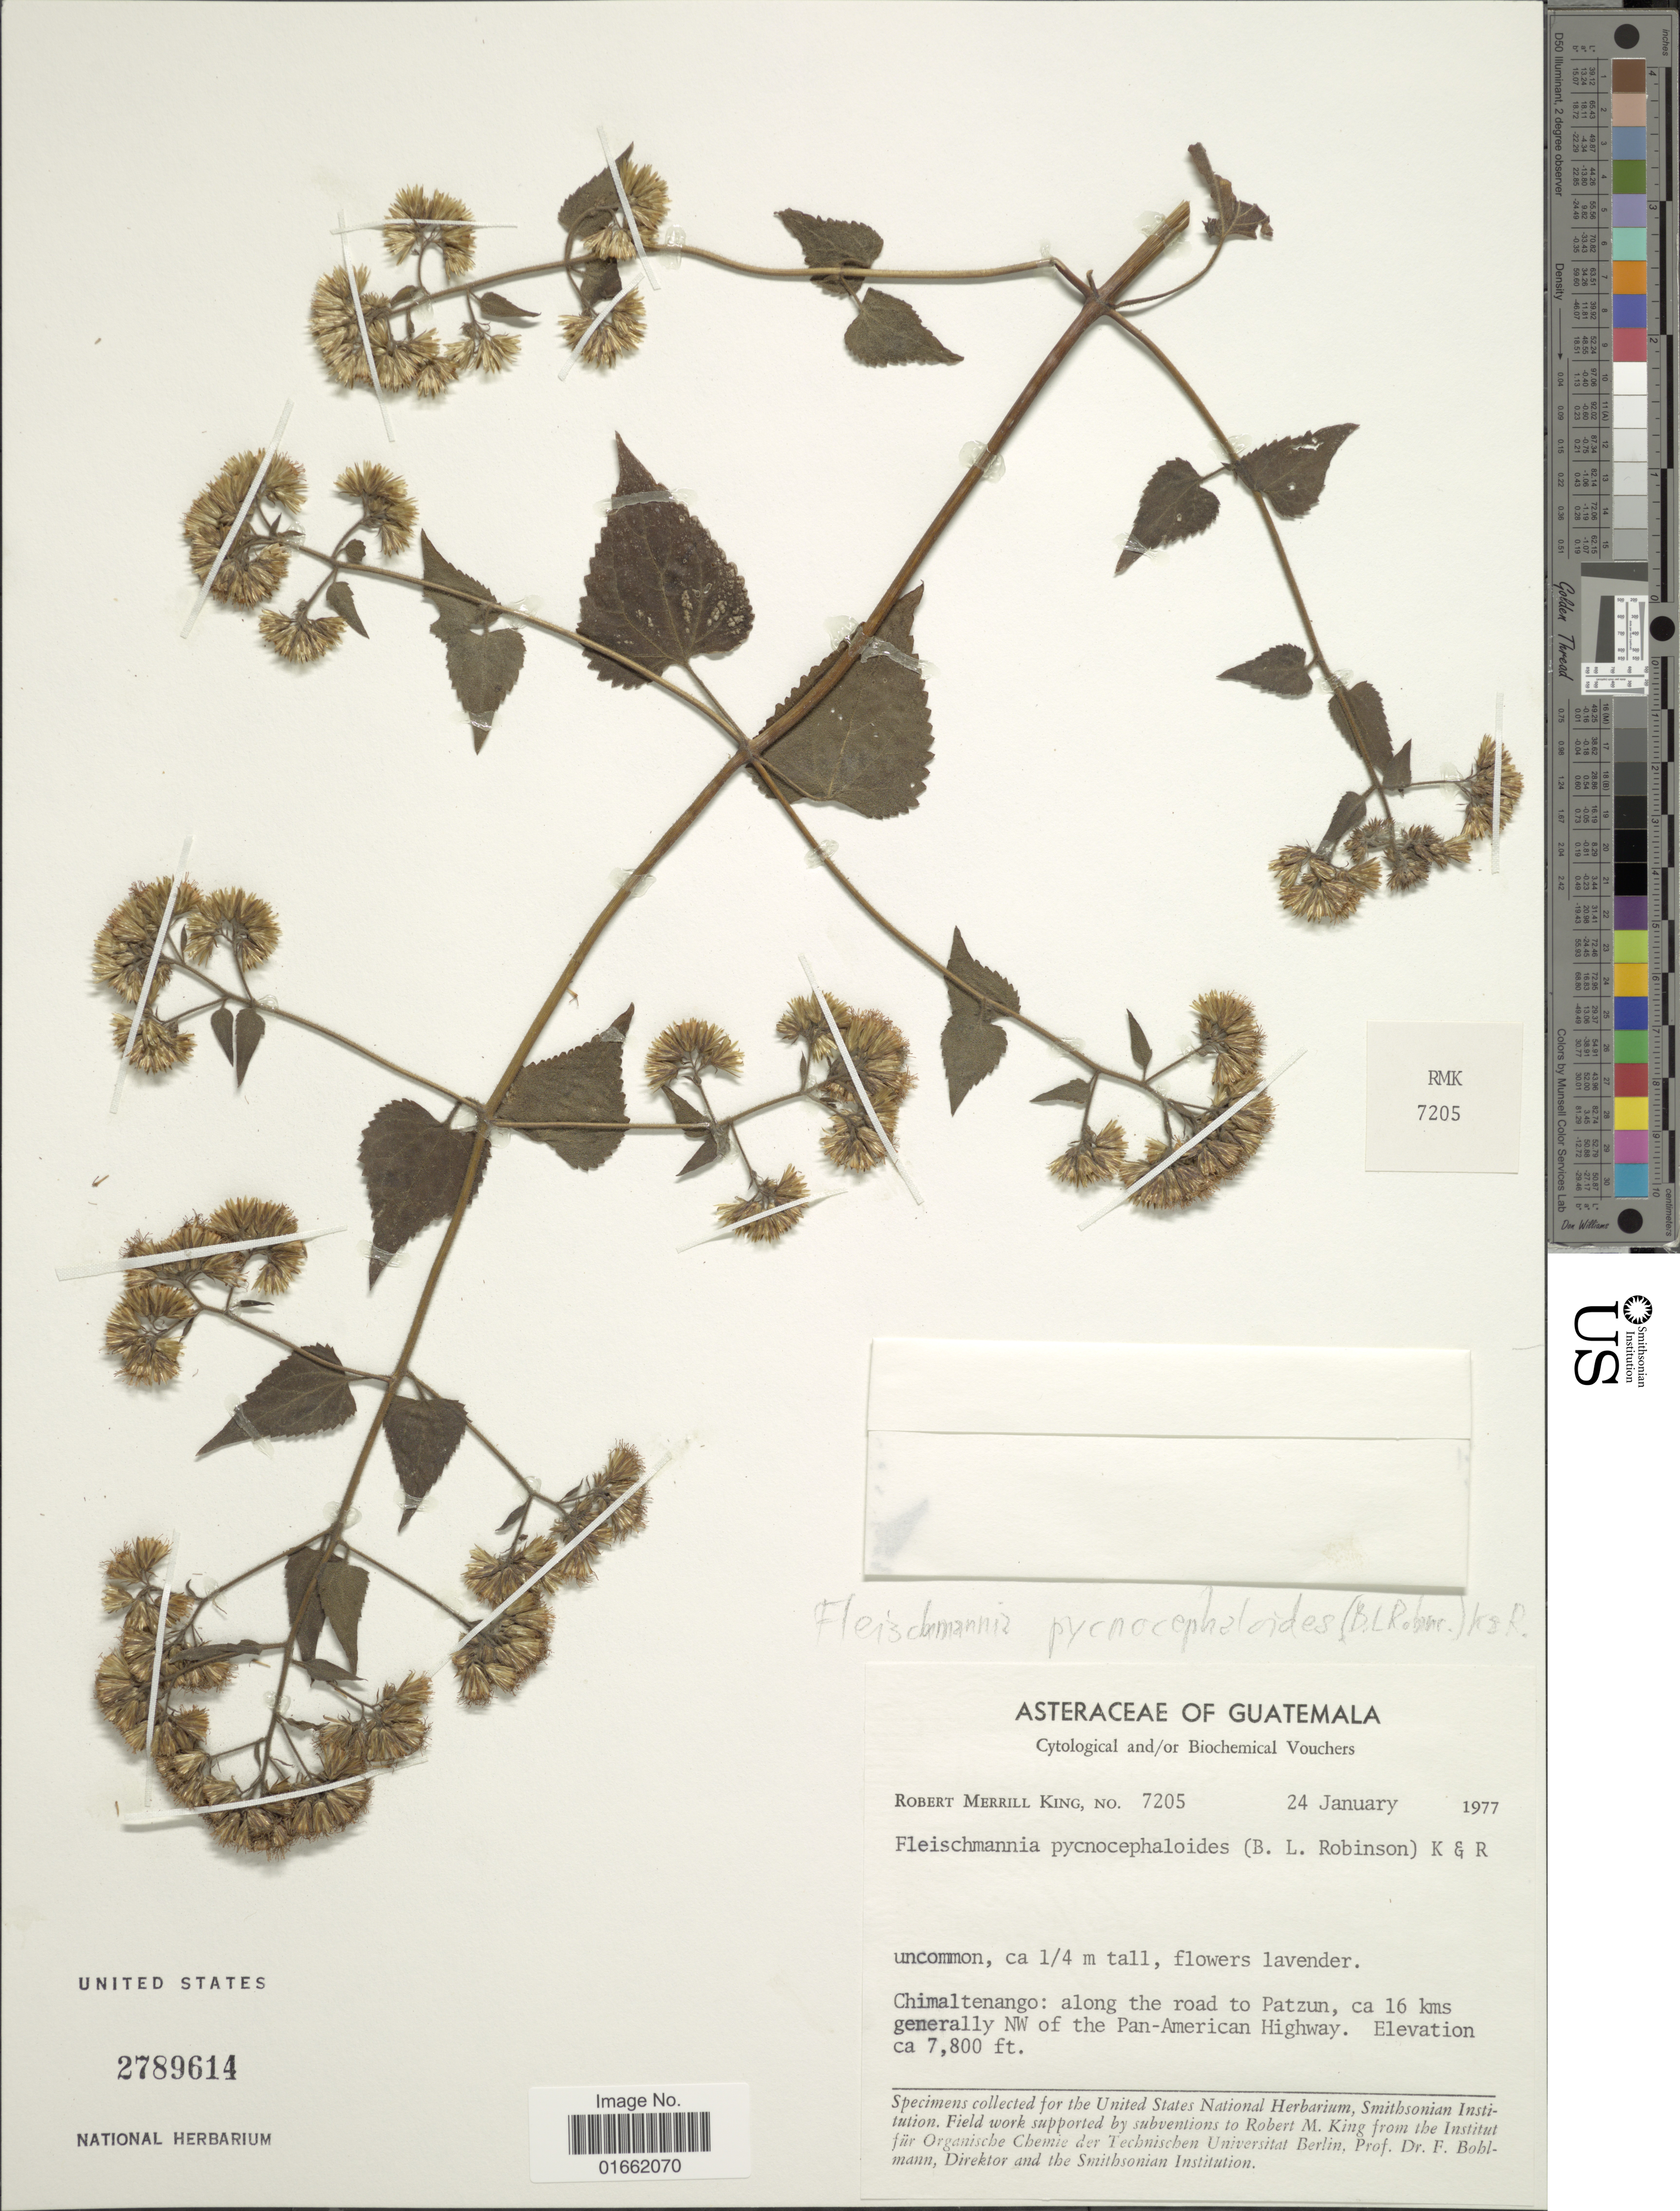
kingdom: Plantae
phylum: Tracheophyta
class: Magnoliopsida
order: Asterales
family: Asteraceae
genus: Fleischmannia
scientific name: Fleischmannia pycnocephaloides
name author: (B.L. Rob.) R.M. King & H. Rob.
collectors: R. M. King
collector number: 7205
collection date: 1977-01-24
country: Guatemala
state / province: Chimaltenango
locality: Chimaltenango: along the road to Patzun, ca 16 kms generally NW of the Pan-American Highway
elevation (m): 2377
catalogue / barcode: US 2789614